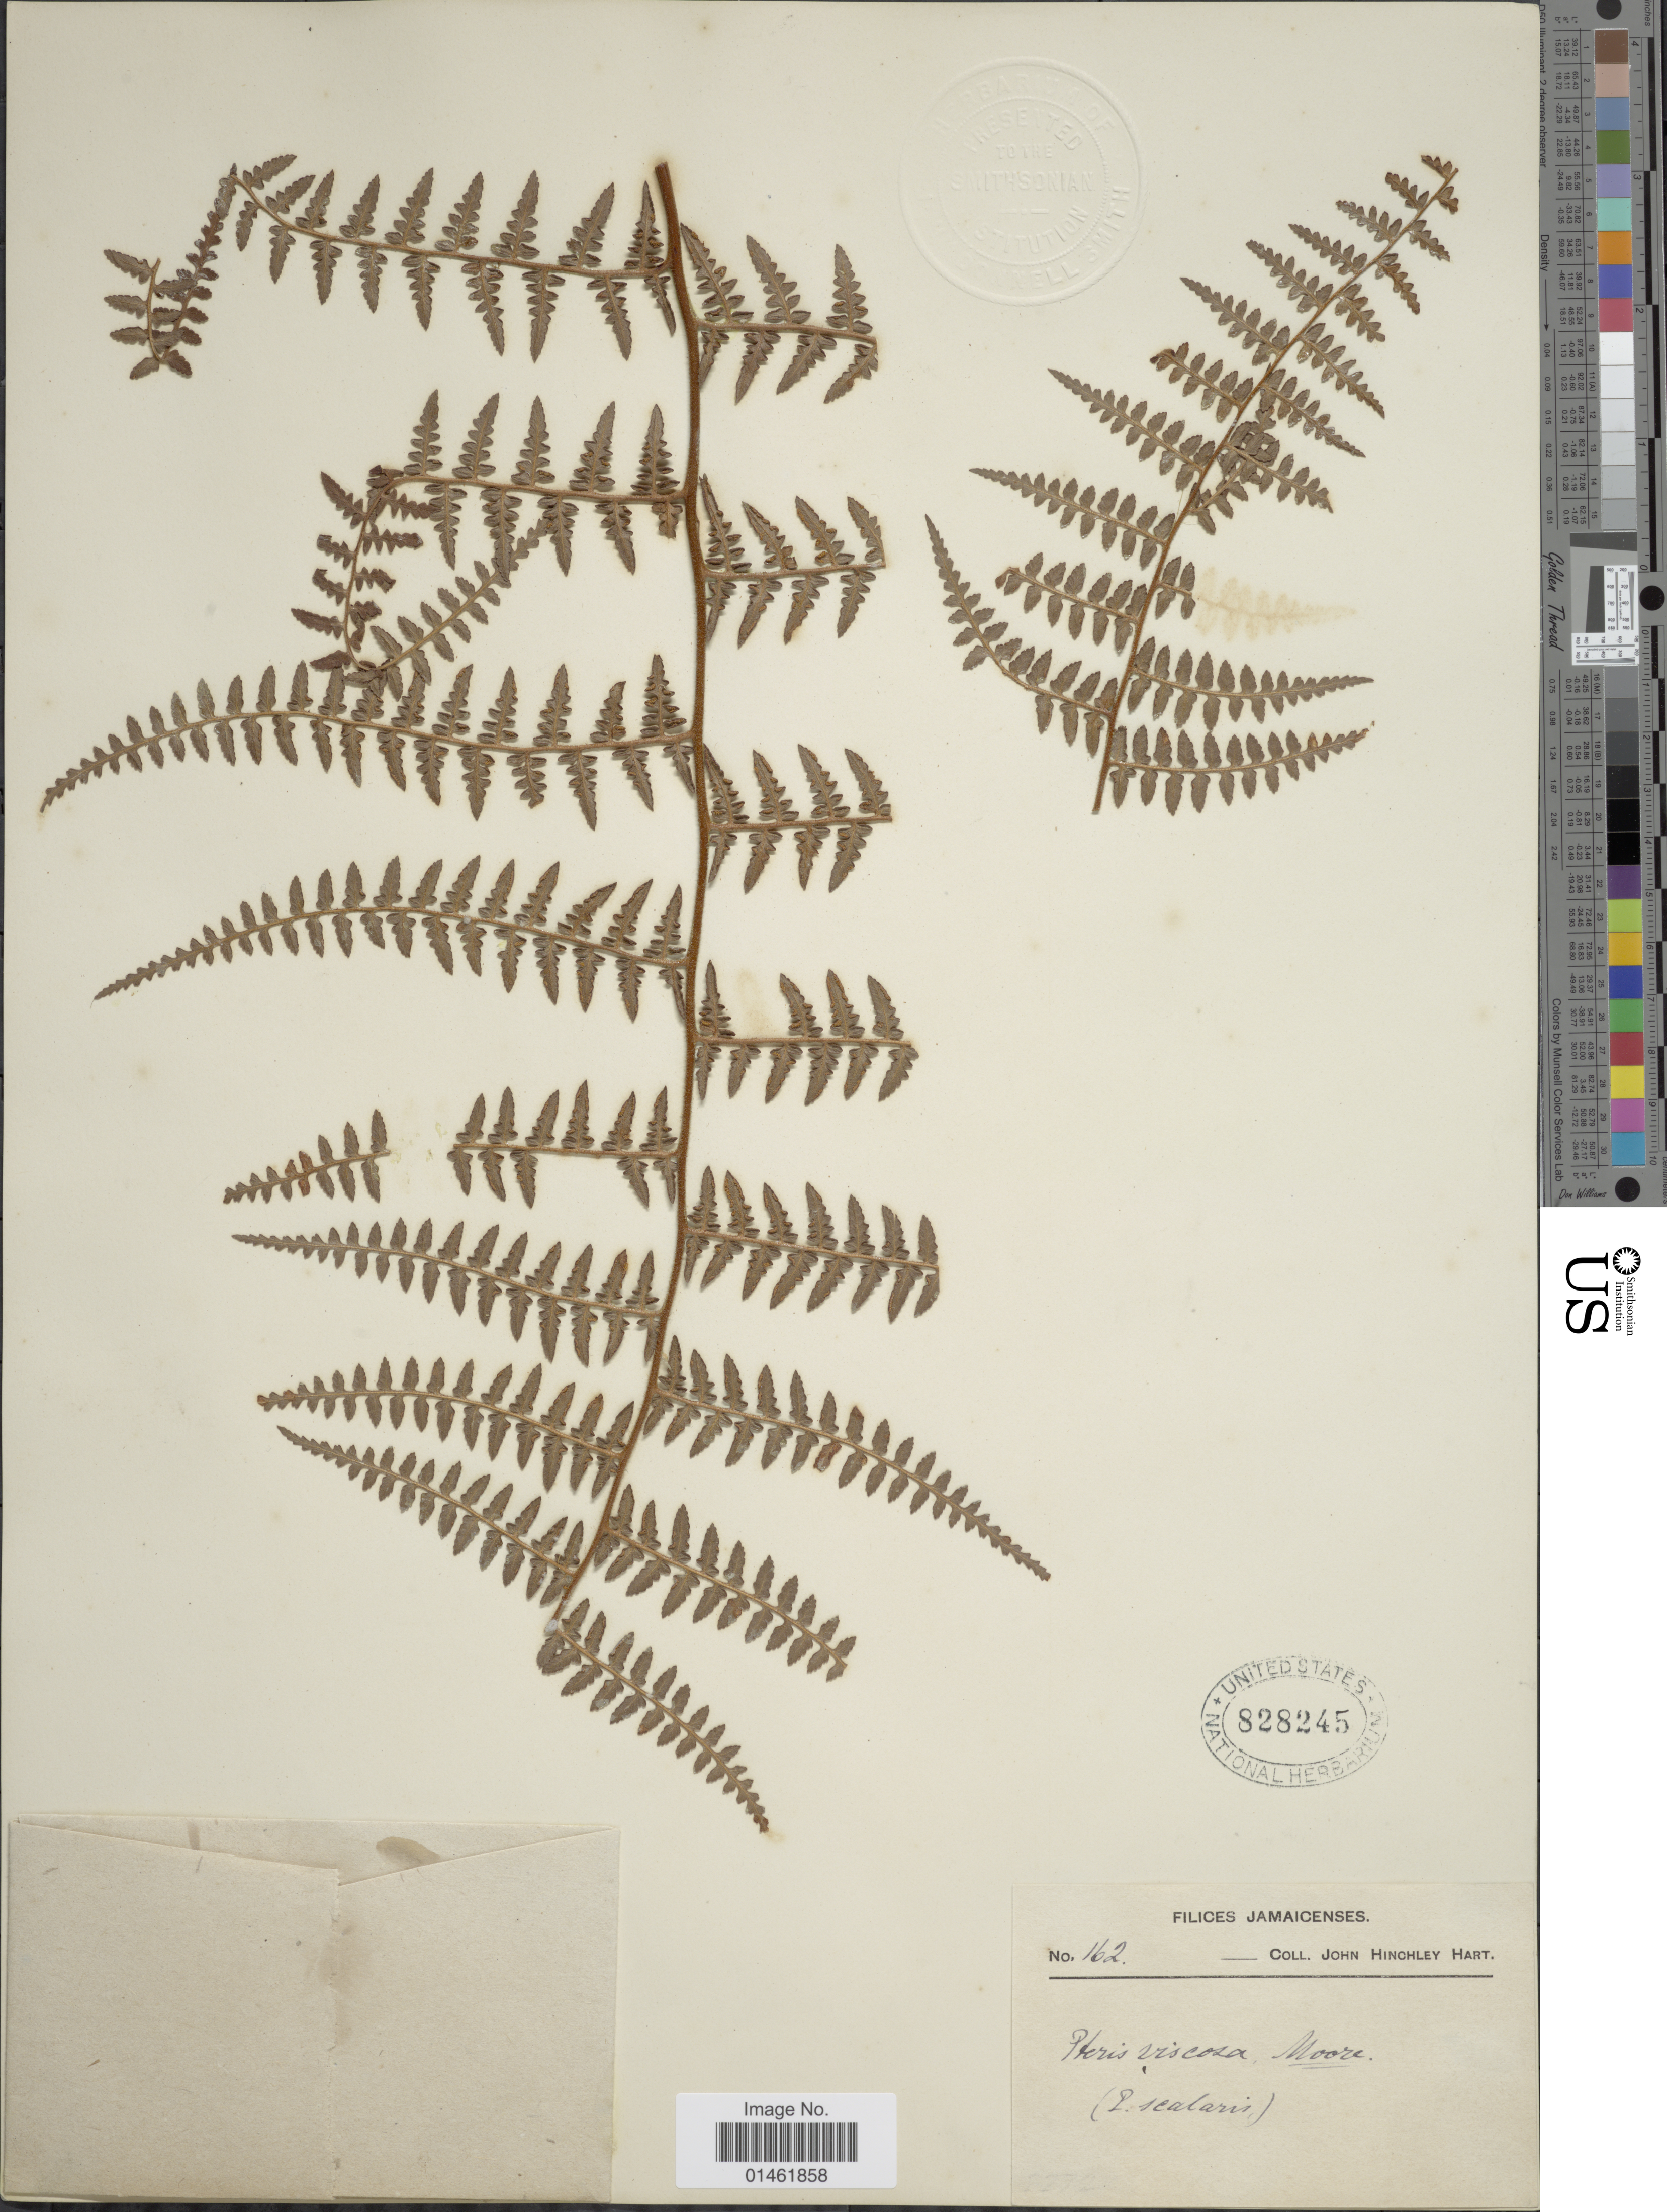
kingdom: Plantae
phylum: Tracheophyta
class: Polypodiopsida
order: Polypodiales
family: Dennstaedtiaceae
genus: Paesia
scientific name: Paesia glandulosa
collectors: J. H. Hart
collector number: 162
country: Jamaica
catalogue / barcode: US 828245